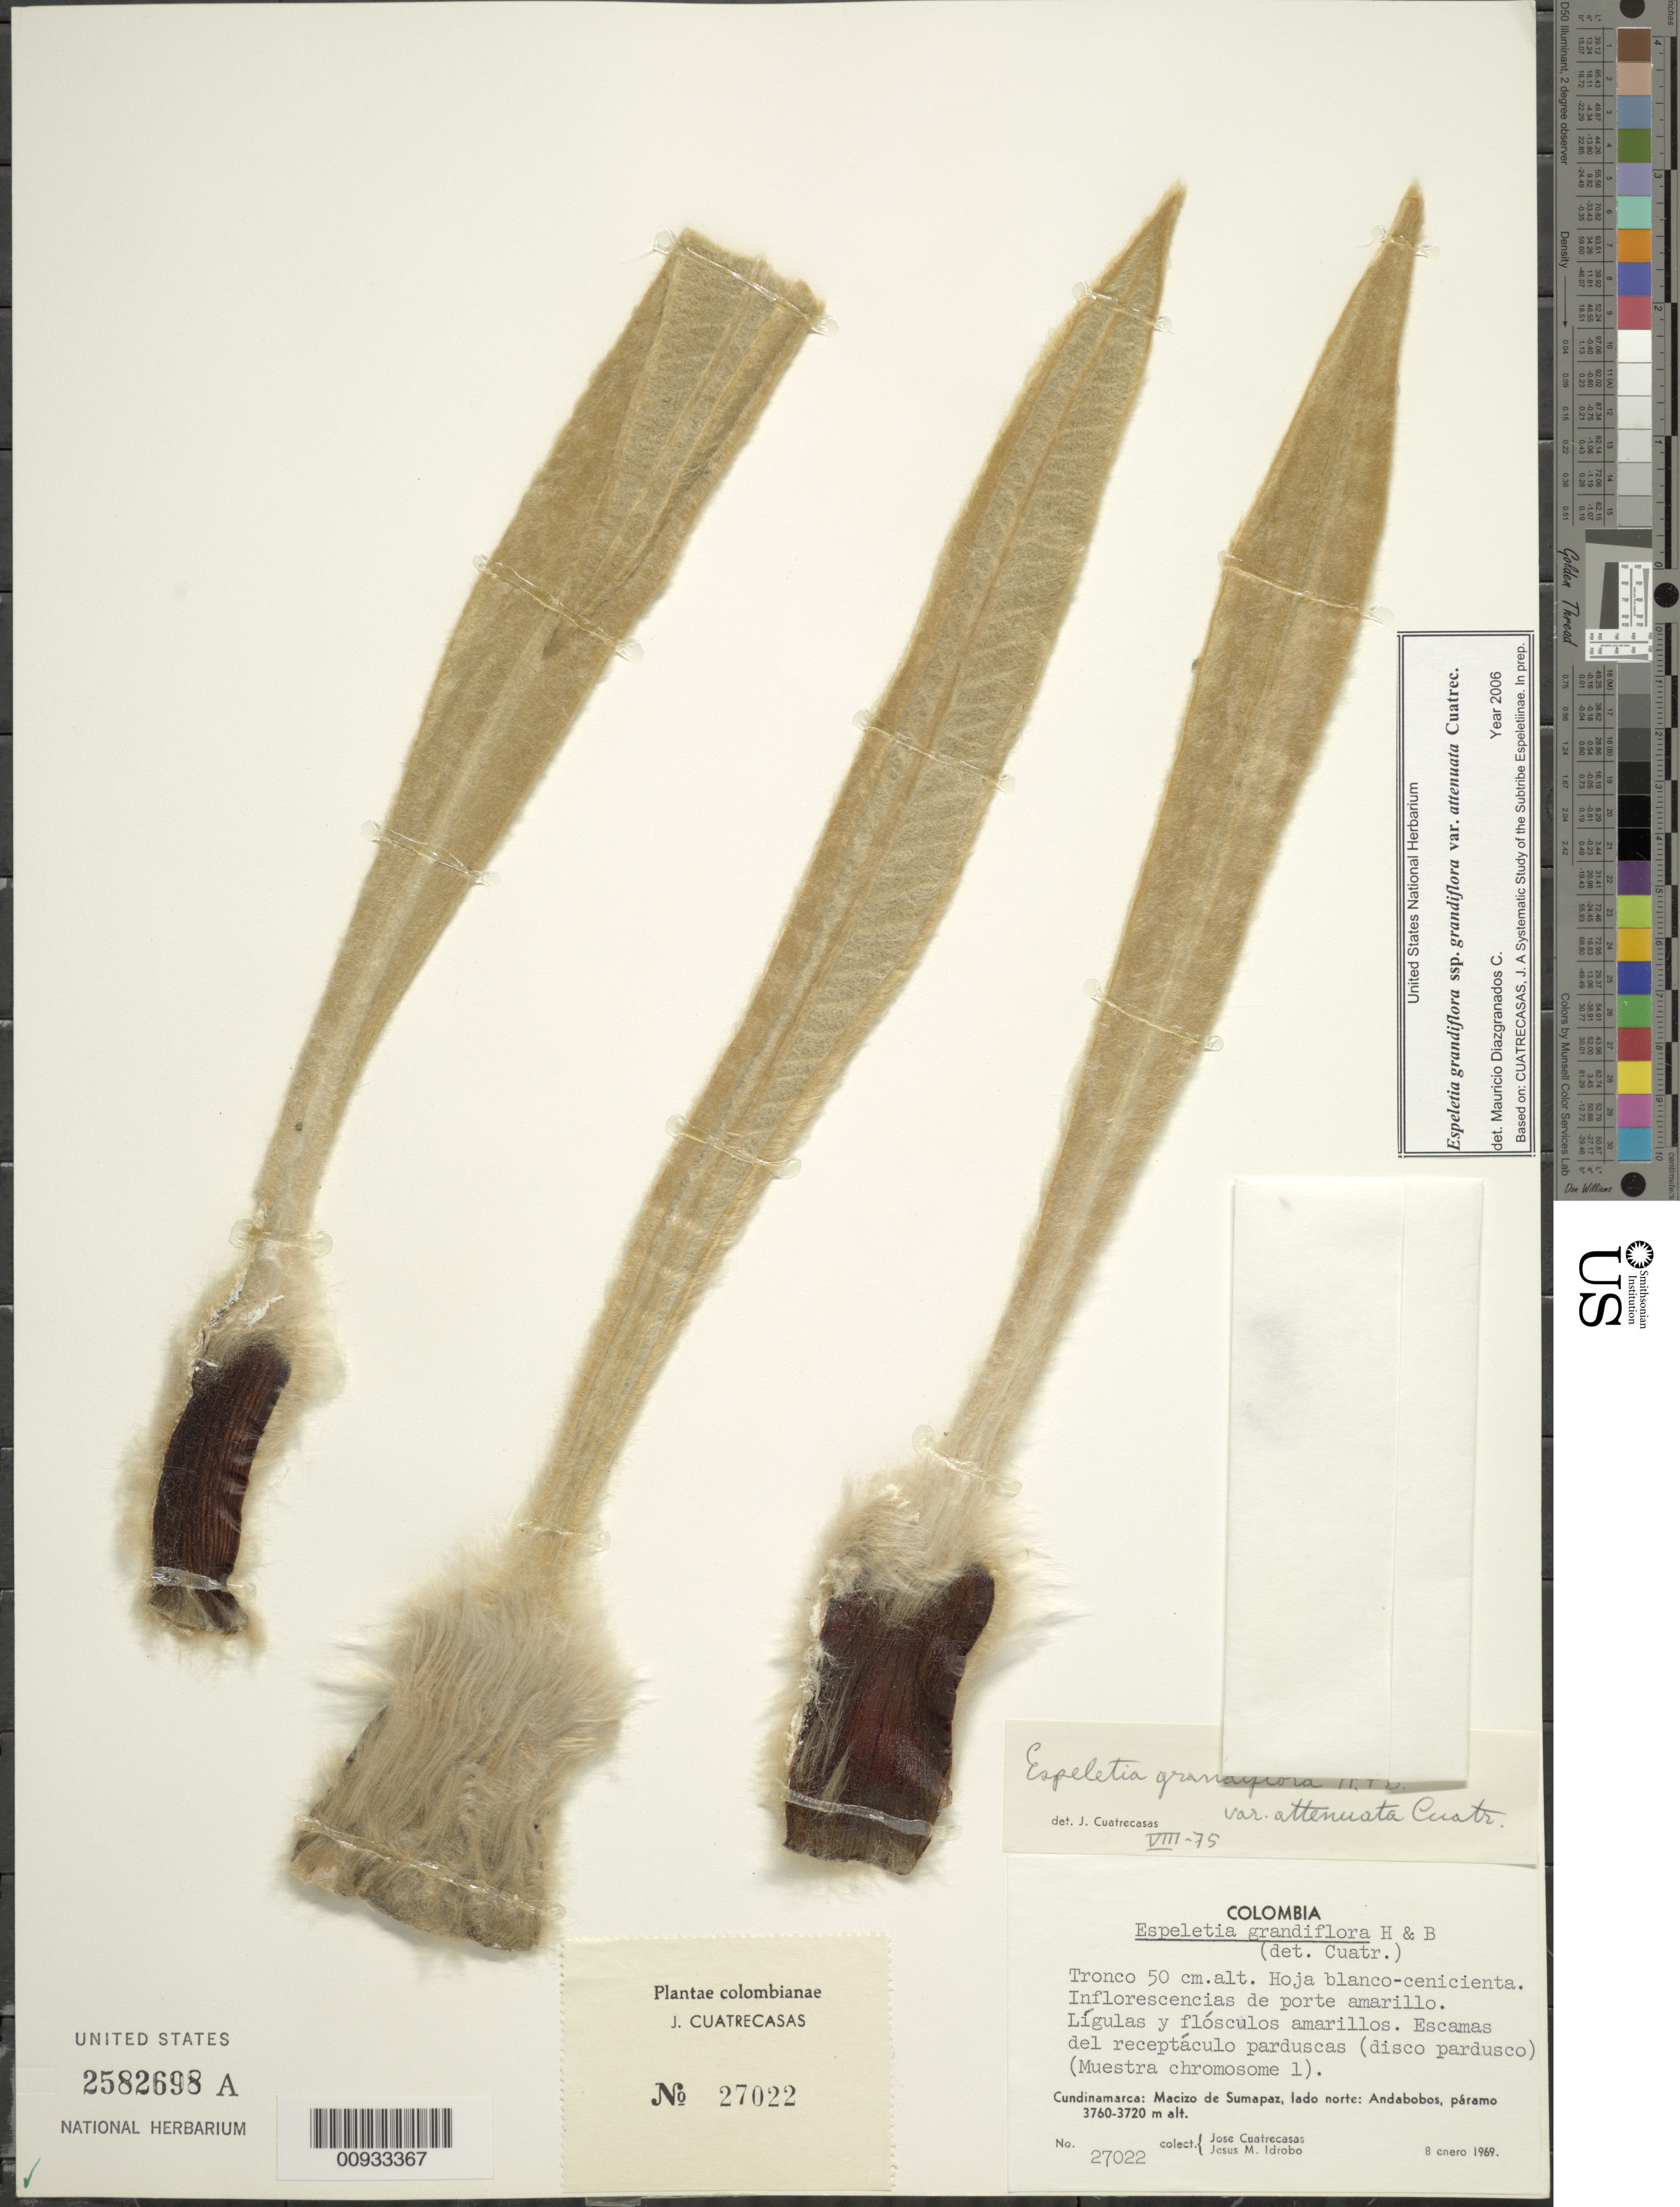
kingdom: Plantae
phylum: Tracheophyta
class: Magnoliopsida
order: Asterales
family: Asteraceae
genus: Espeletia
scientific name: Espeletia grandiflora var. attenuata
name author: Cuatrec.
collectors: J. Cuatrecasas & J. M. Idrobo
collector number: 27022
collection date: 1969-01-08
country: Colombia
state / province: Cundinamarca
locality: Macizo de Sumapaz, lado norte: Andabobos, paramo.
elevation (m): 3720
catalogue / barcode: US 2582698A